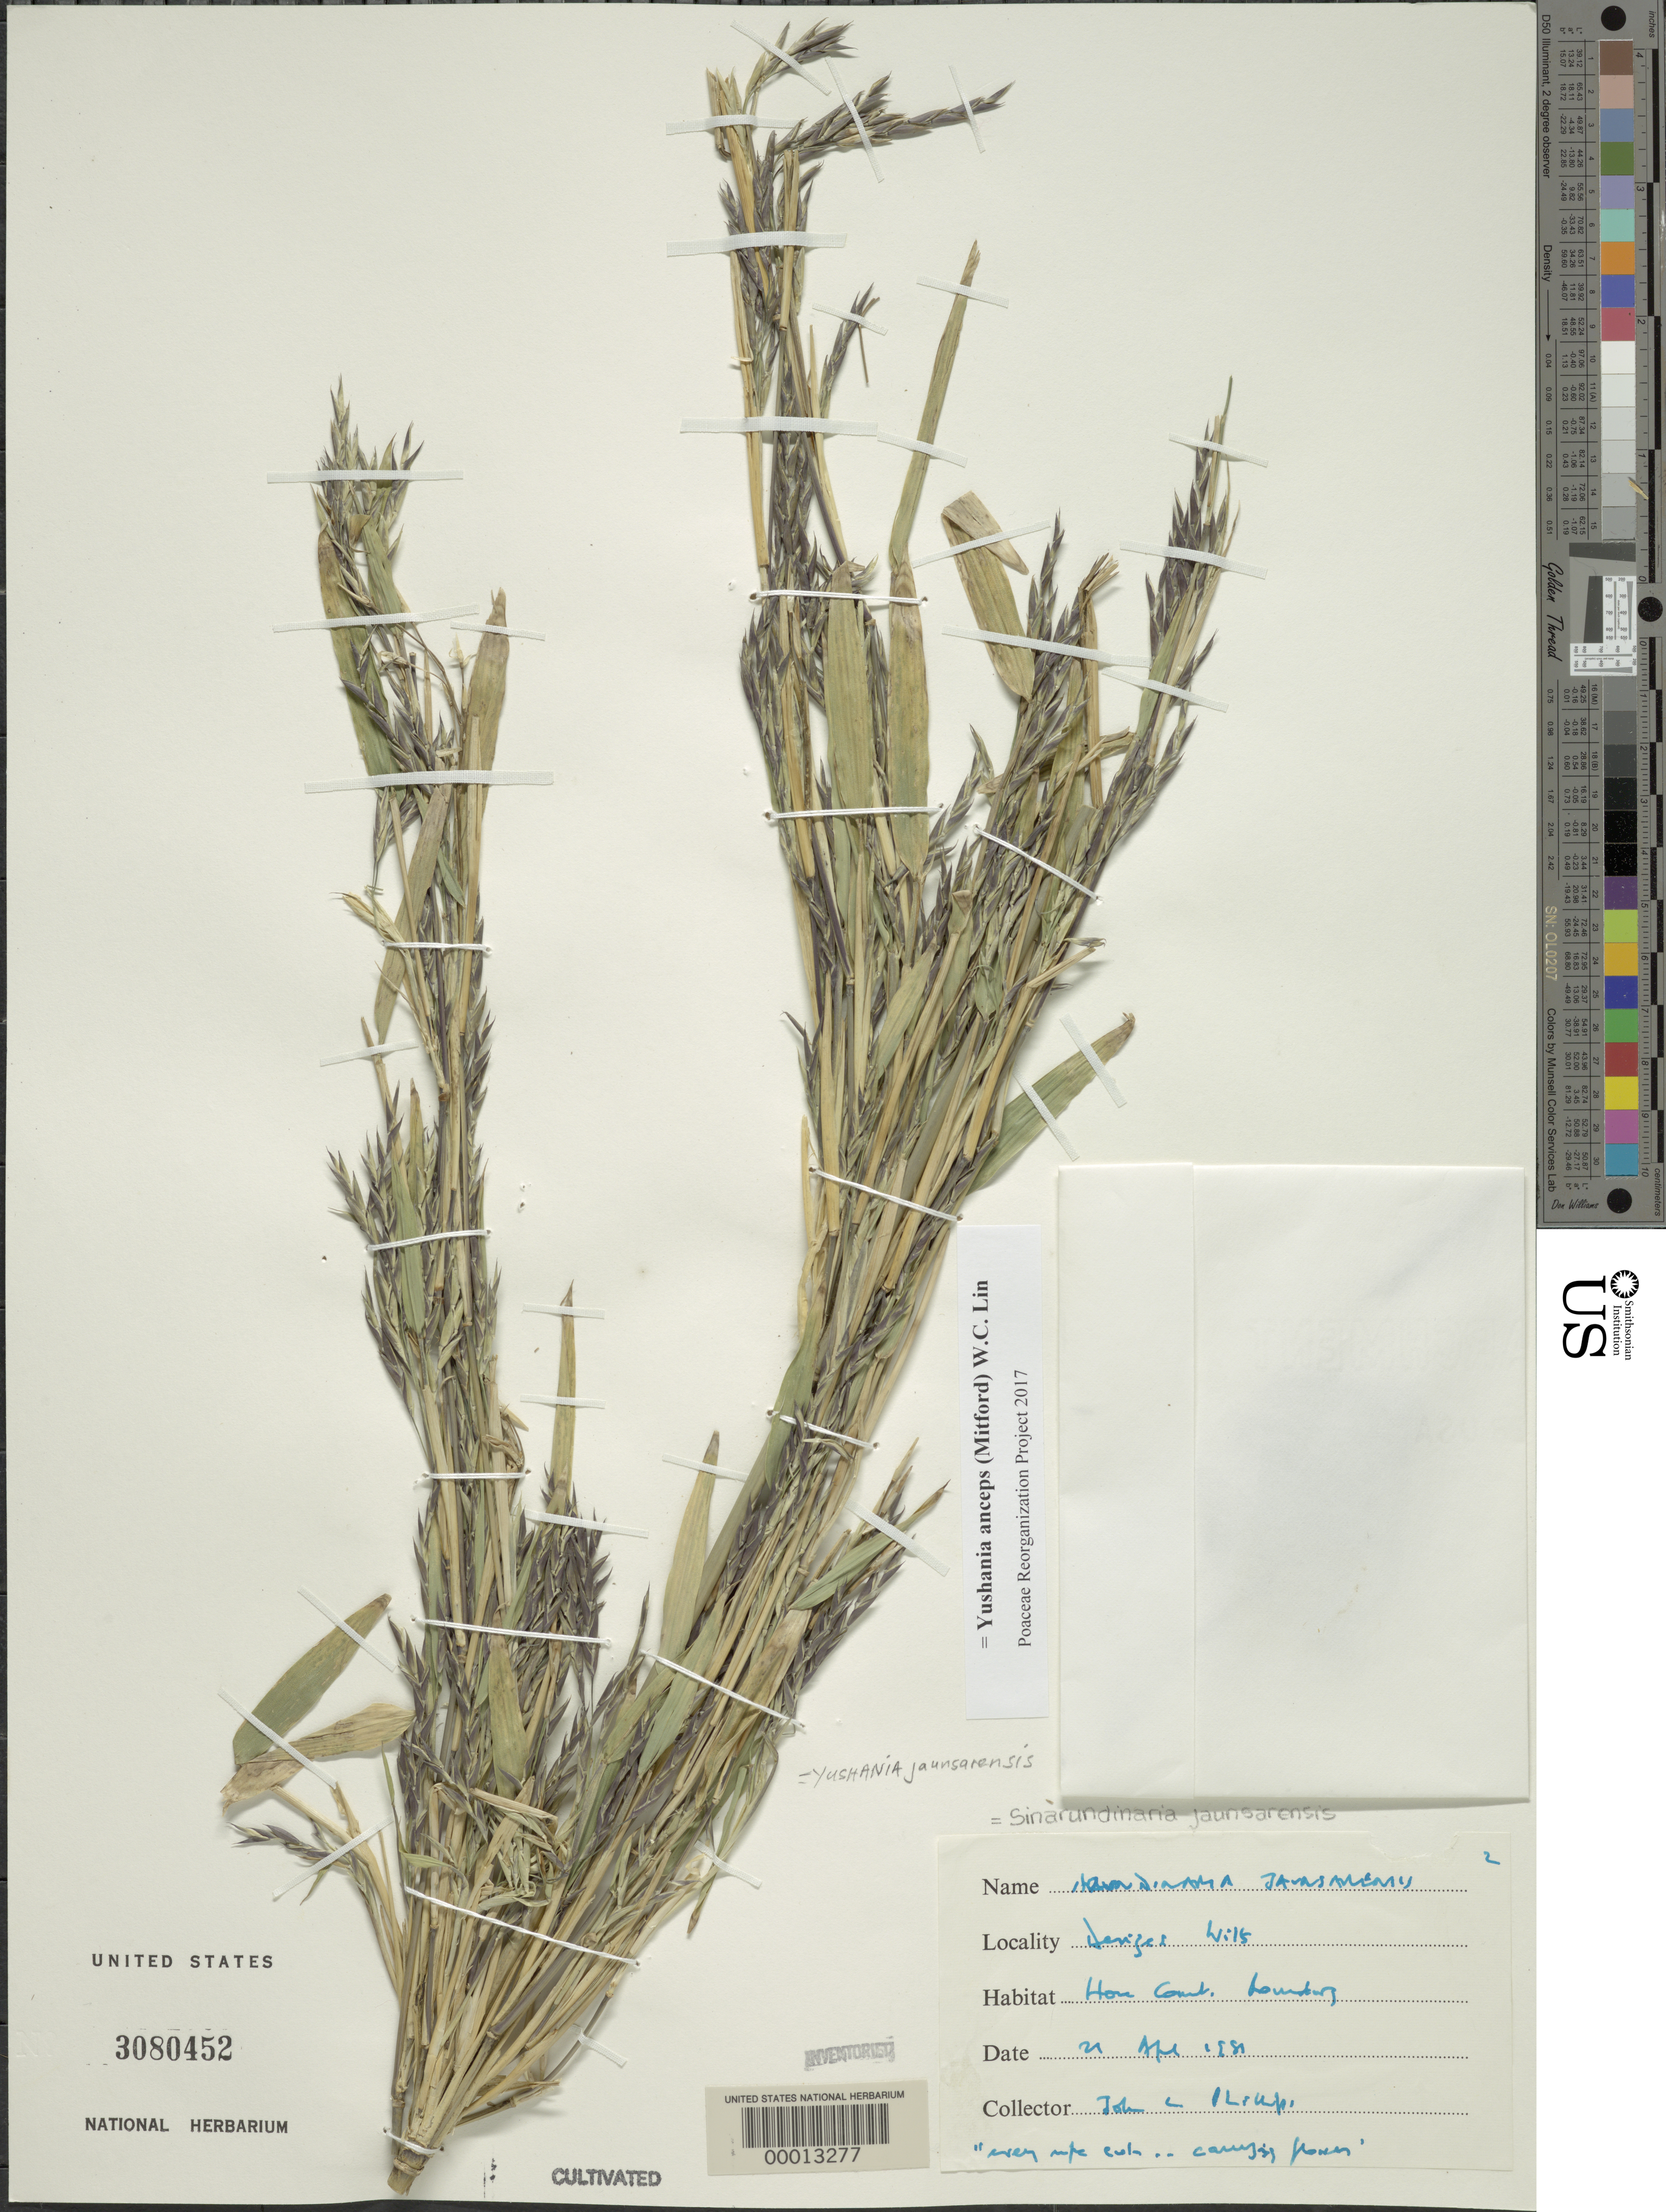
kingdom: Plantae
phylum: Tracheophyta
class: Liliopsida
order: Poales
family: Poaceae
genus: Yushania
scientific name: Yushania anceps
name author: (Mitford) W.C. Lin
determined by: Poaceae Reorganization Project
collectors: J. Ileup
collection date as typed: Apr 1981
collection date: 1981-04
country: United Kingdom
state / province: England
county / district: Wiltshire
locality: Home court boundary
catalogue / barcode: US 3080452